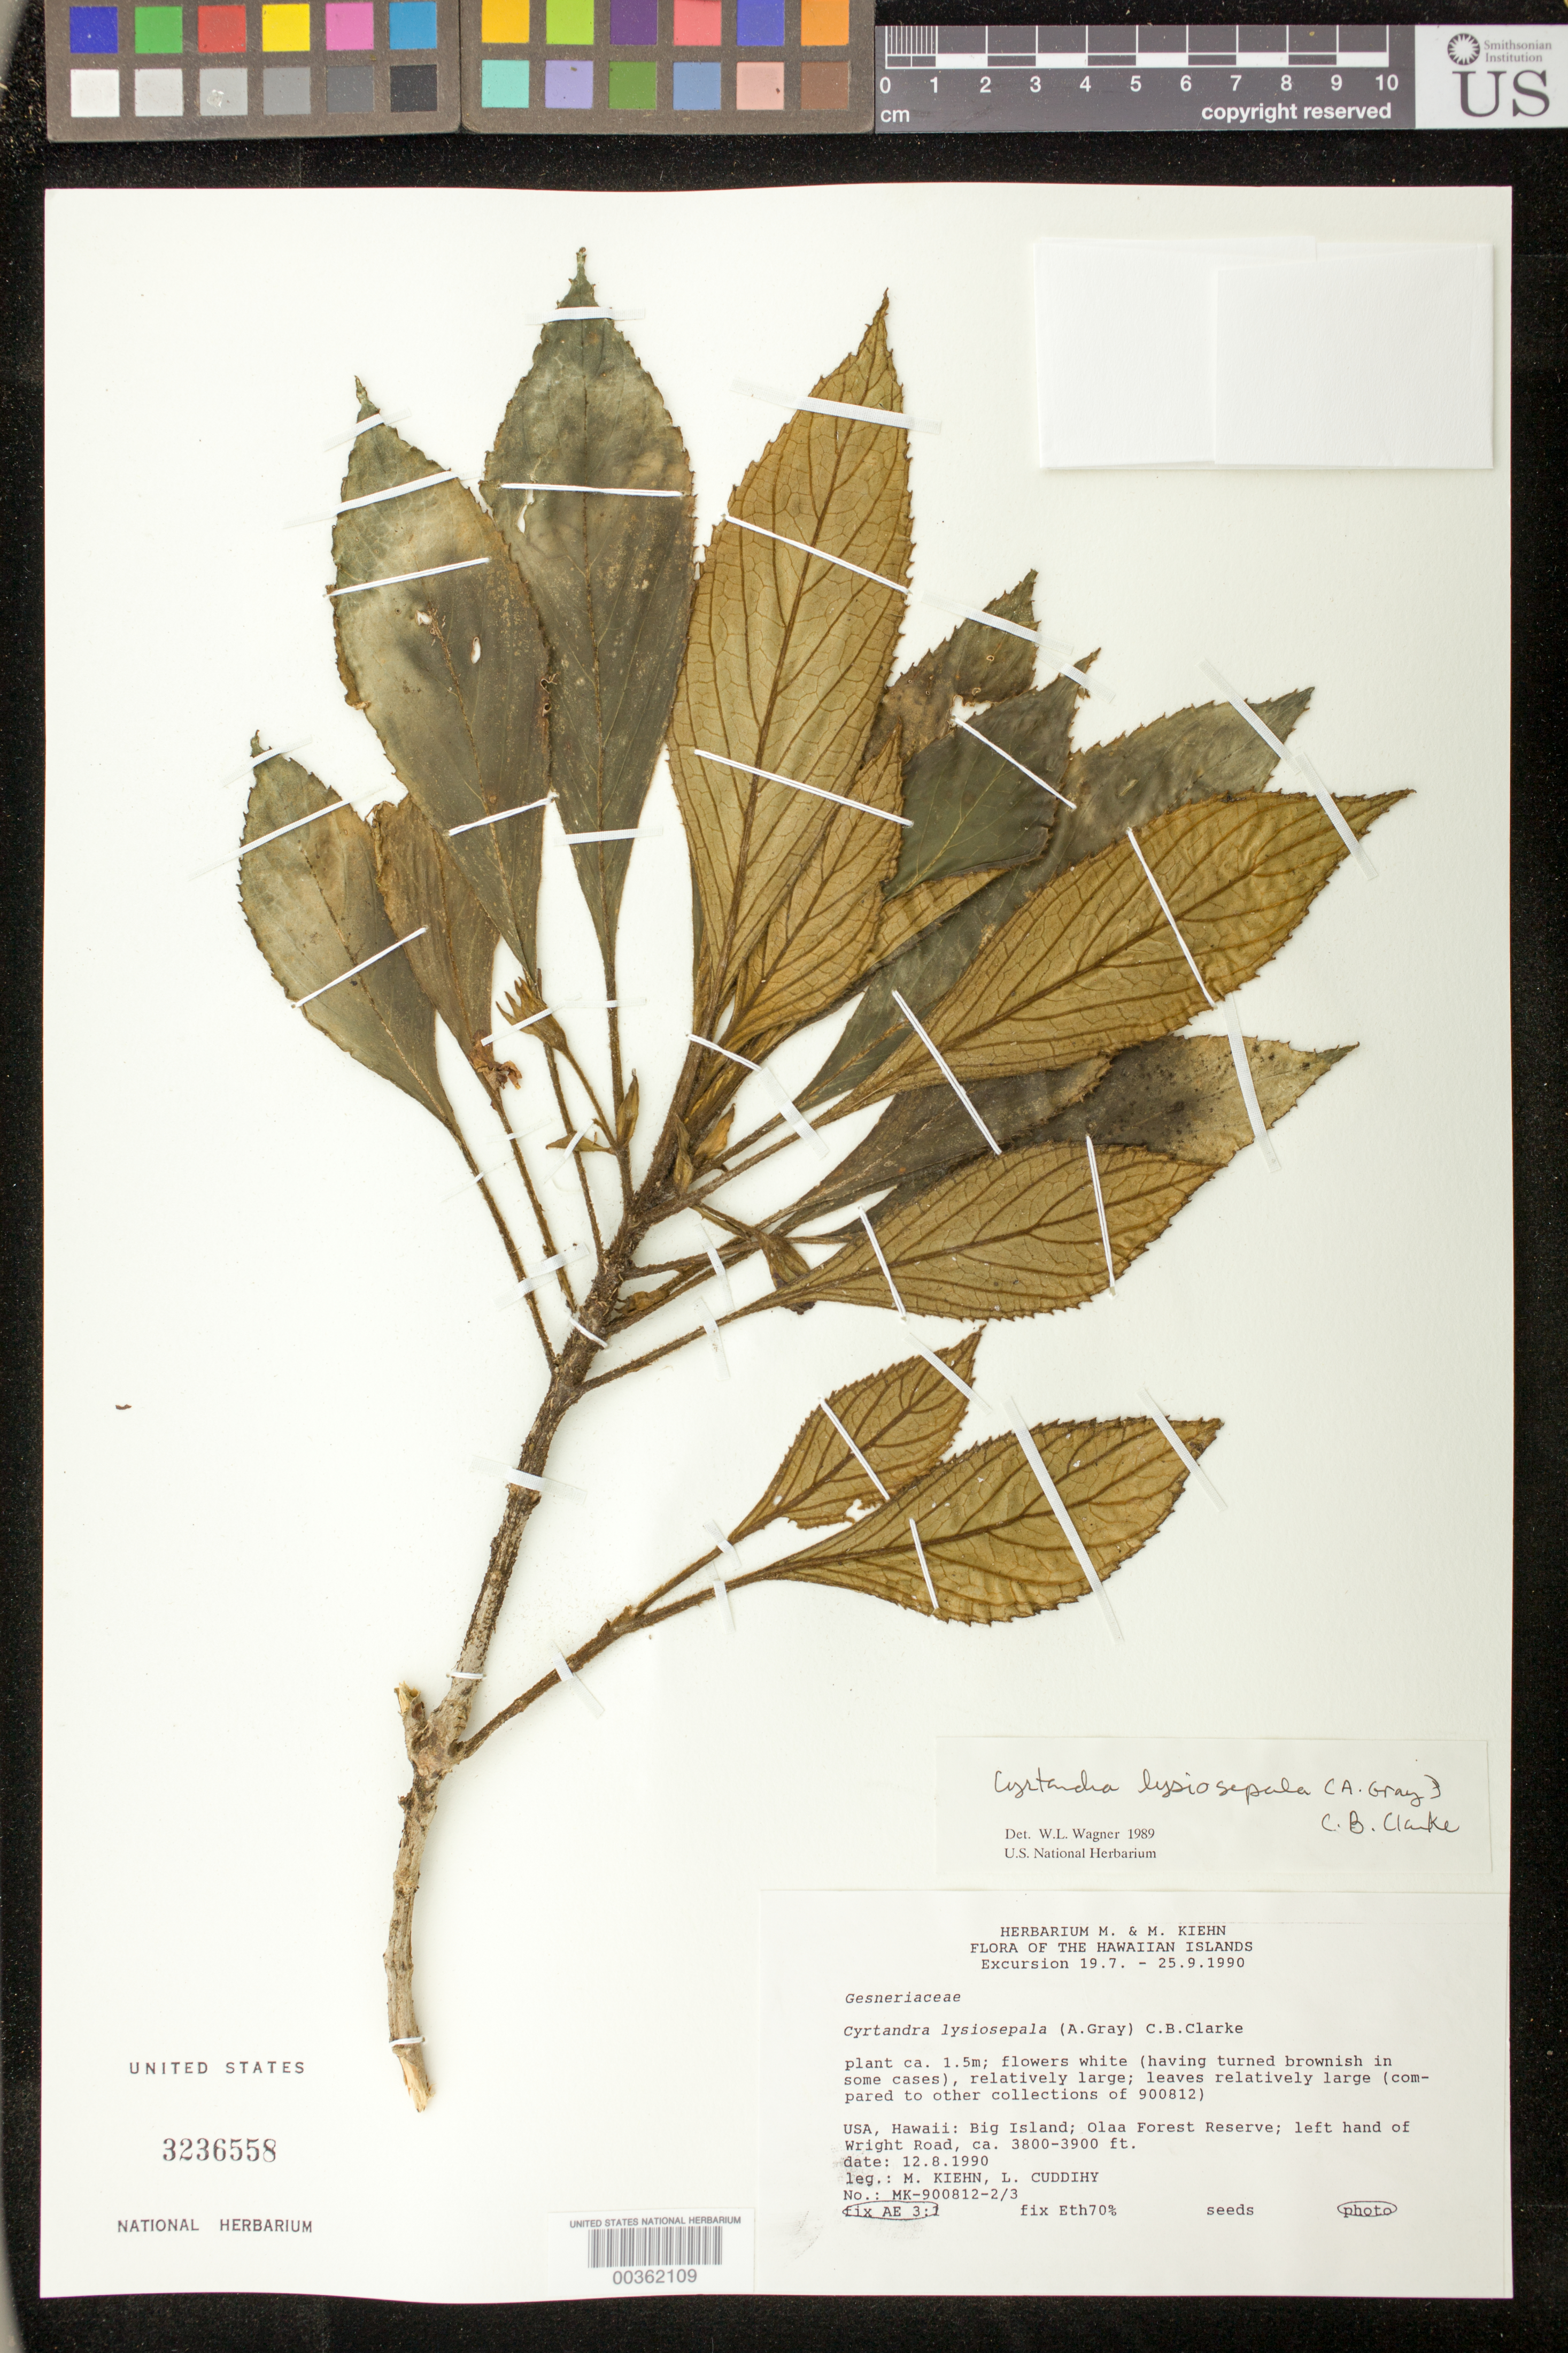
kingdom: Plantae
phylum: Tracheophyta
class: Magnoliopsida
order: Lamiales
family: Gesneriaceae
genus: Cyrtandra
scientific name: Cyrtandra lysiosepala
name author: (A. Gray) C.B. Clarke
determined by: Wagner, W. L., (BOT), Smithsonian Institution - National Museum of Natural History (UNITED STATES)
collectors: M. Kiehn & L. Cuddihy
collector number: MK- 900812 -2/3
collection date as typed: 12 Aug 1990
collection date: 1990-08-12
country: United States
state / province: Hawaii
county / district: Hawaii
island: Hawaii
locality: Big Island; Olaa Forest Reserve; left hand of Wright Road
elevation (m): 1158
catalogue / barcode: US 3236558